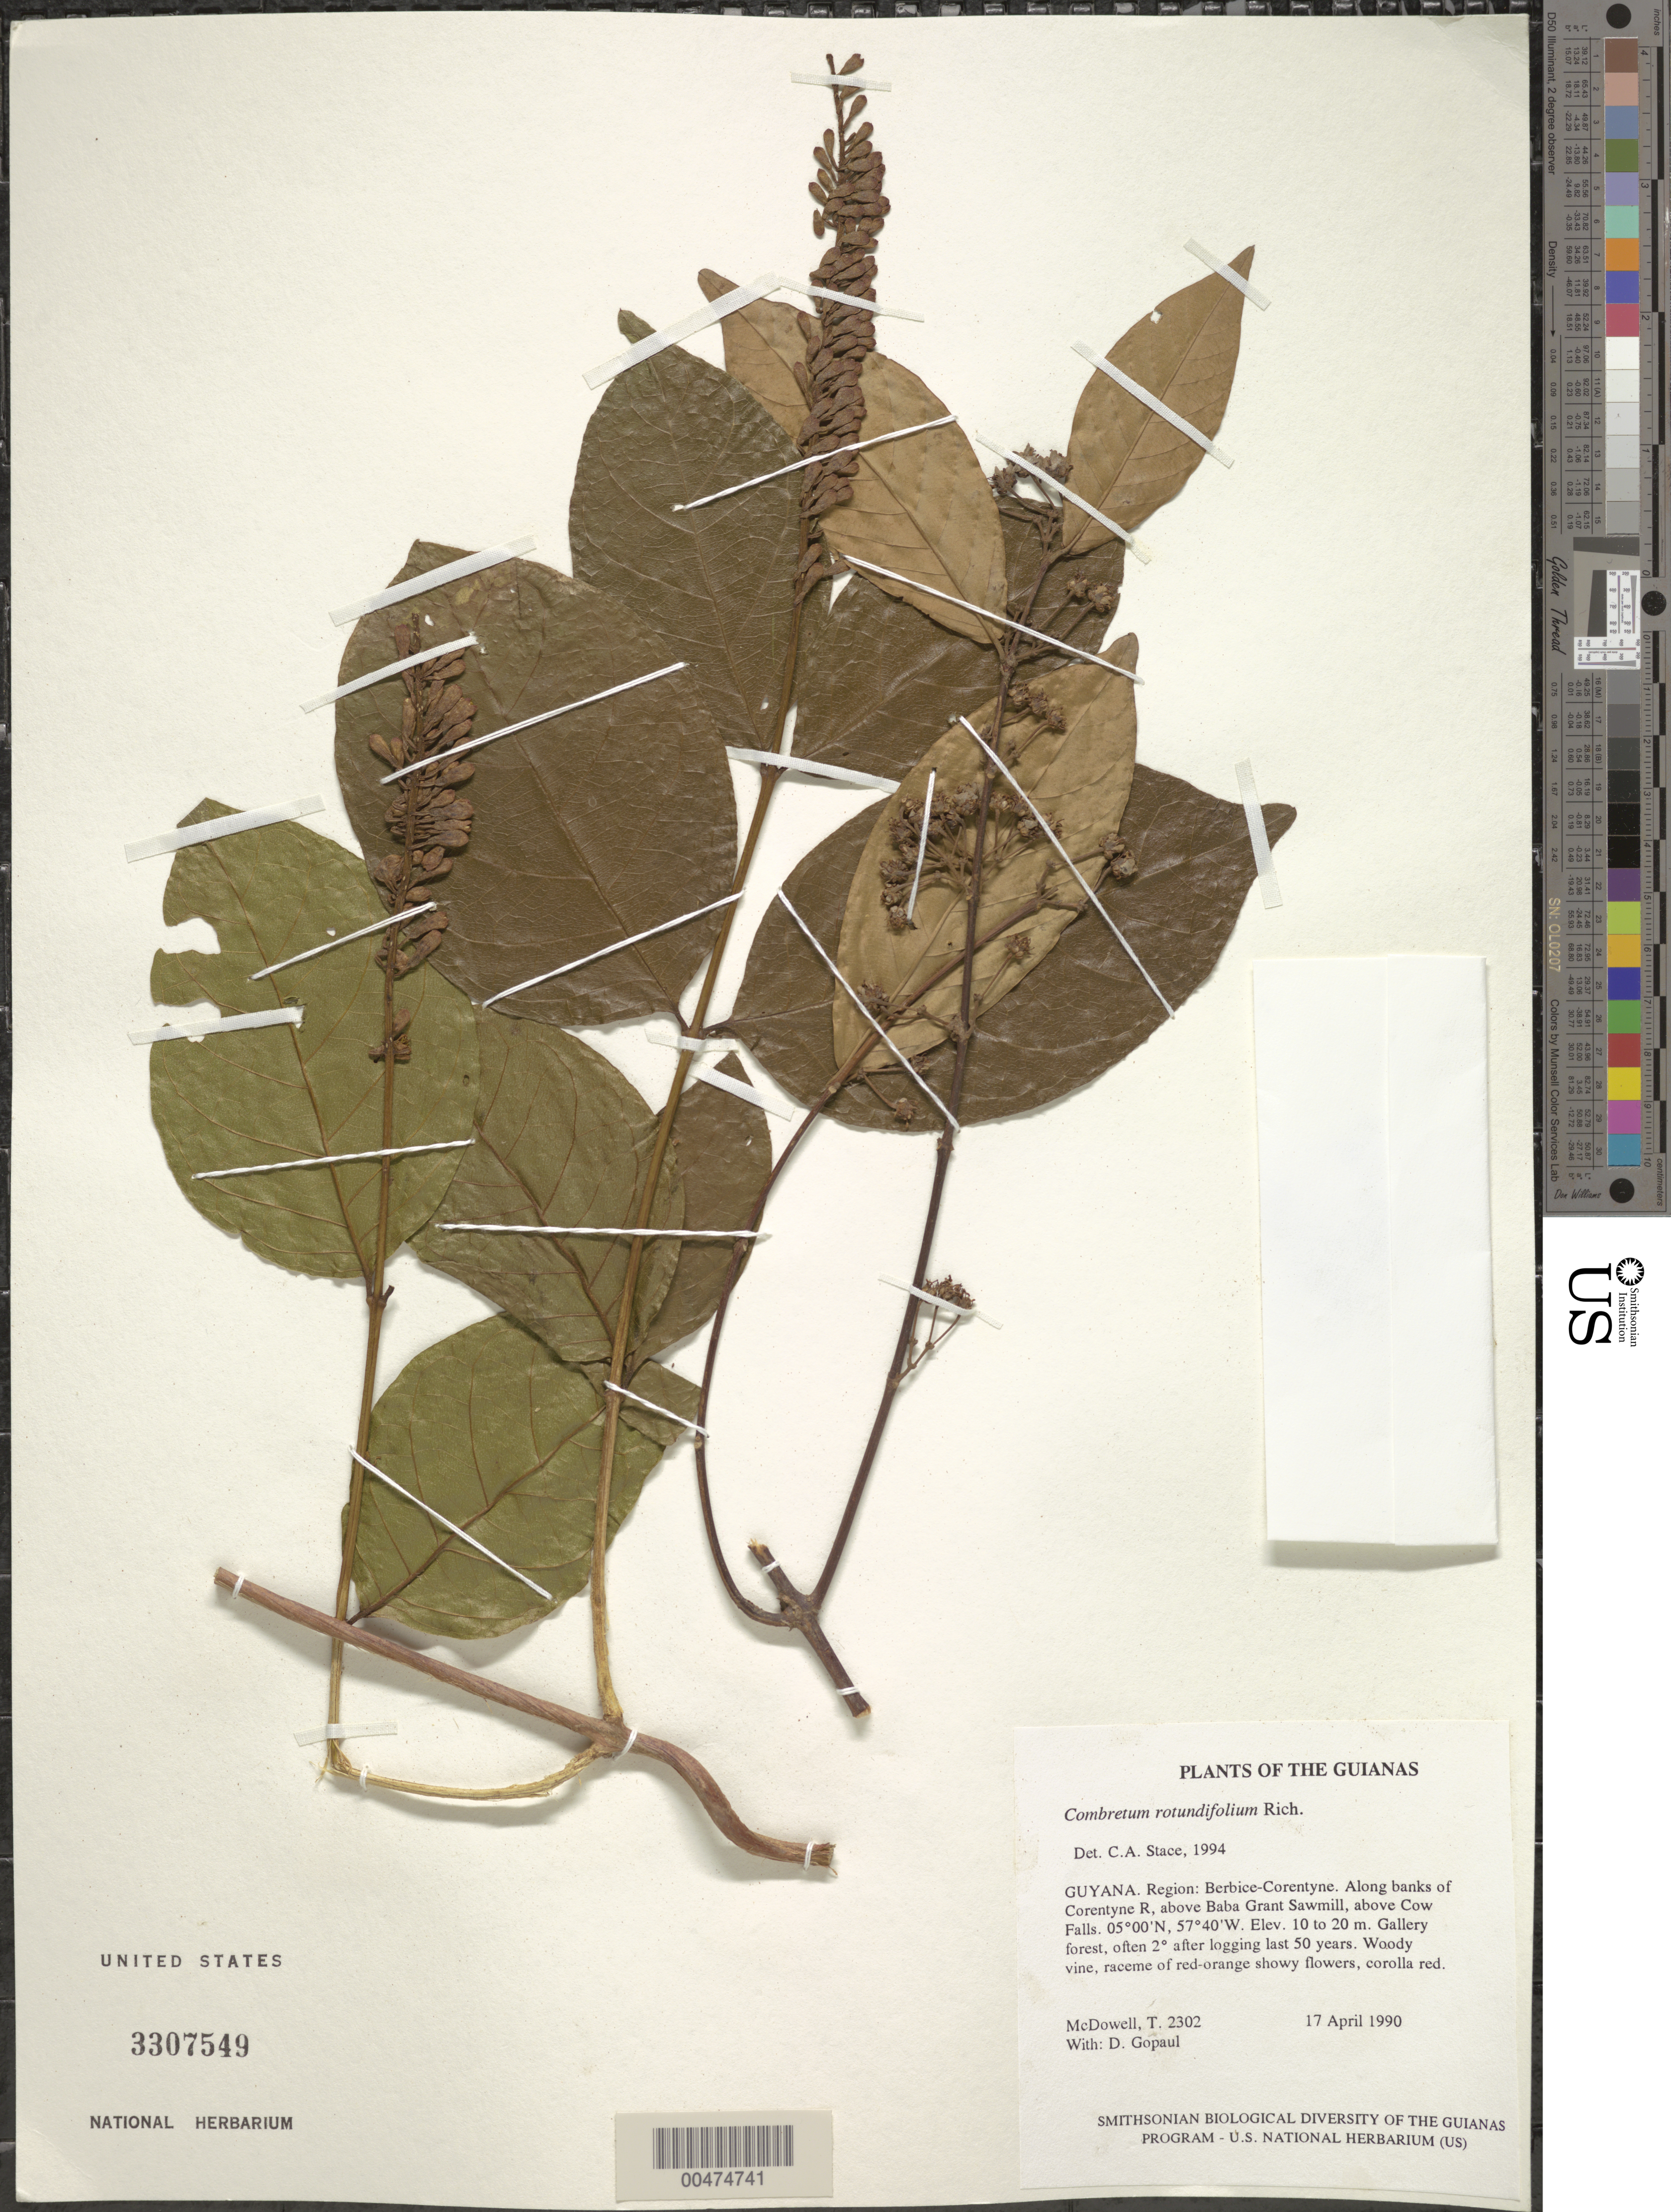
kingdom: Plantae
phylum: Tracheophyta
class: Magnoliopsida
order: Myrtales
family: Combretaceae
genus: Combretum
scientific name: Combretum rotundifolium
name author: Rich.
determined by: Stace, C. A.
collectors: T. McDowell & D. Gopaul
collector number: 2302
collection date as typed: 17 April 1990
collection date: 1990-04-17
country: Guyana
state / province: E. Berbice-Corentyne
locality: Along banks of Corentyne River, above Baba Grant Sawmill, above Cow Falls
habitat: Gallery forest, often secondary after logging last 50 years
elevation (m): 10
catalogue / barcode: US 3307549